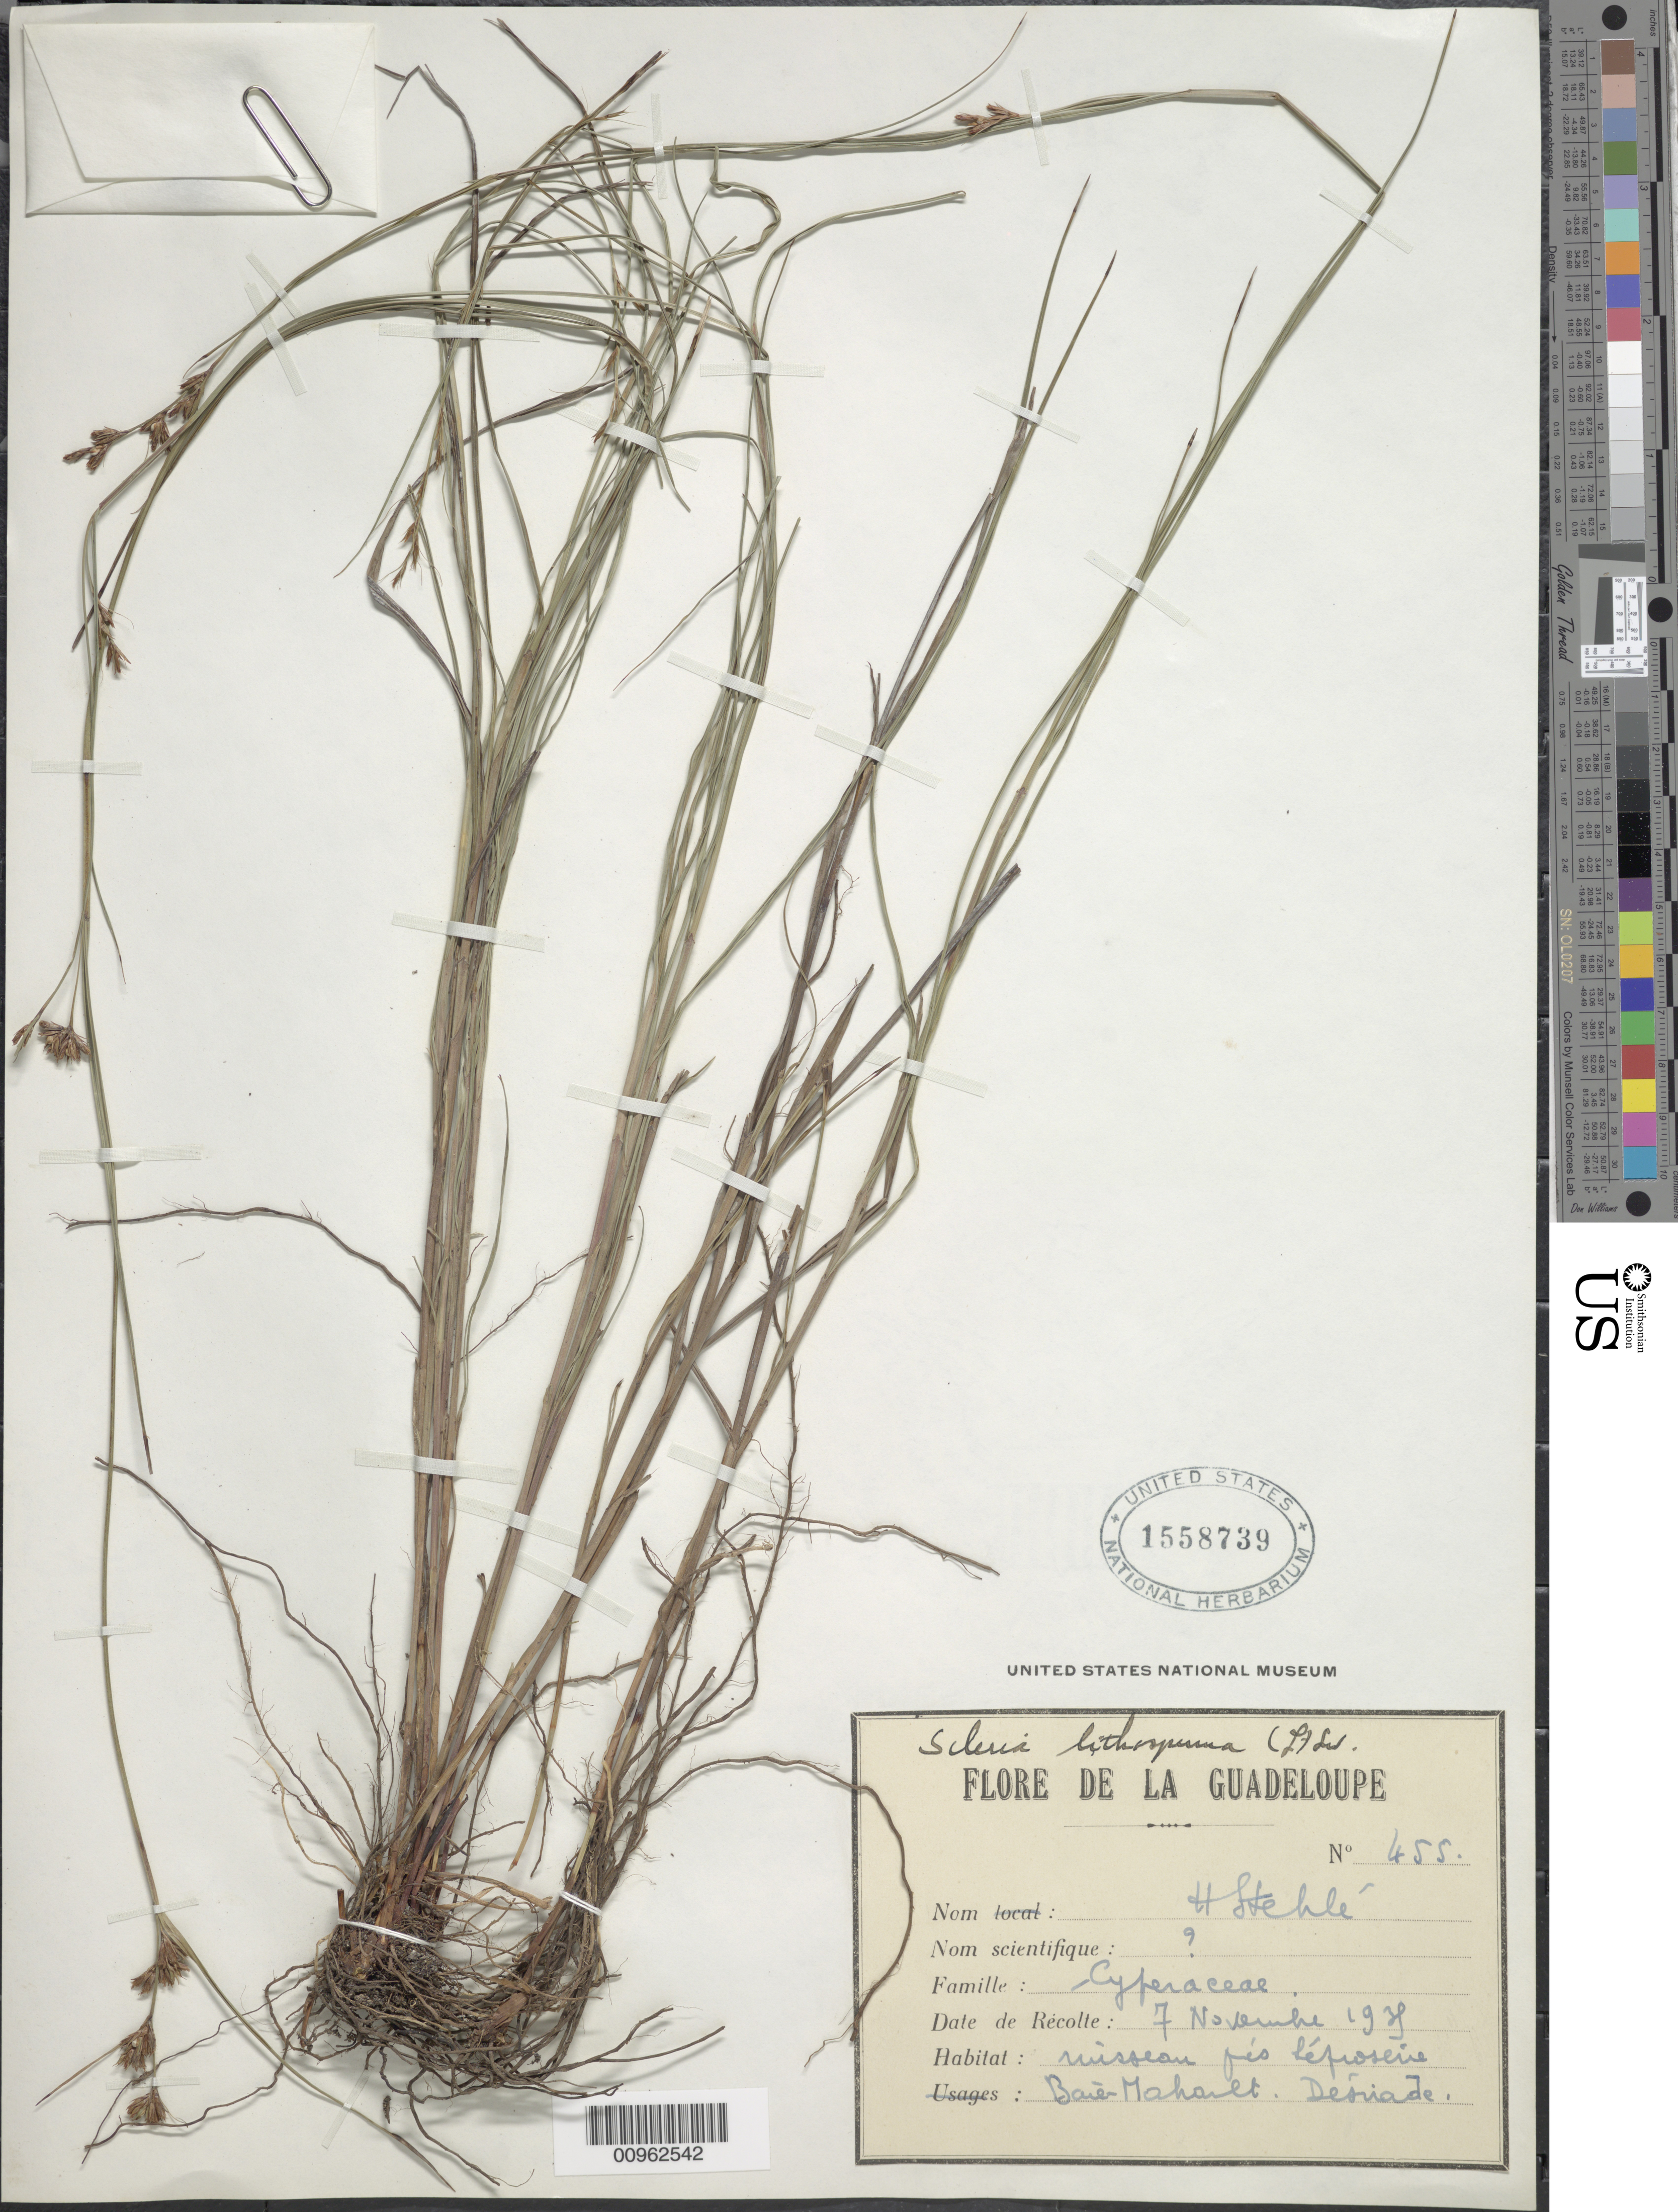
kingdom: Plantae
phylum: Tracheophyta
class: Liliopsida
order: Poales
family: Cyperaceae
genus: Scleria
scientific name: Scleria lithosperma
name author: (L.) Sw.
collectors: H. Stehlé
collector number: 455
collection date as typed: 07 Nov 1939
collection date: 1939-11-07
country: Guadeloupe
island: Basse Terre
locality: Baie Mahault, Desiade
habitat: "ruisseau prés léfroseire"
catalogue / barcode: US 1558739